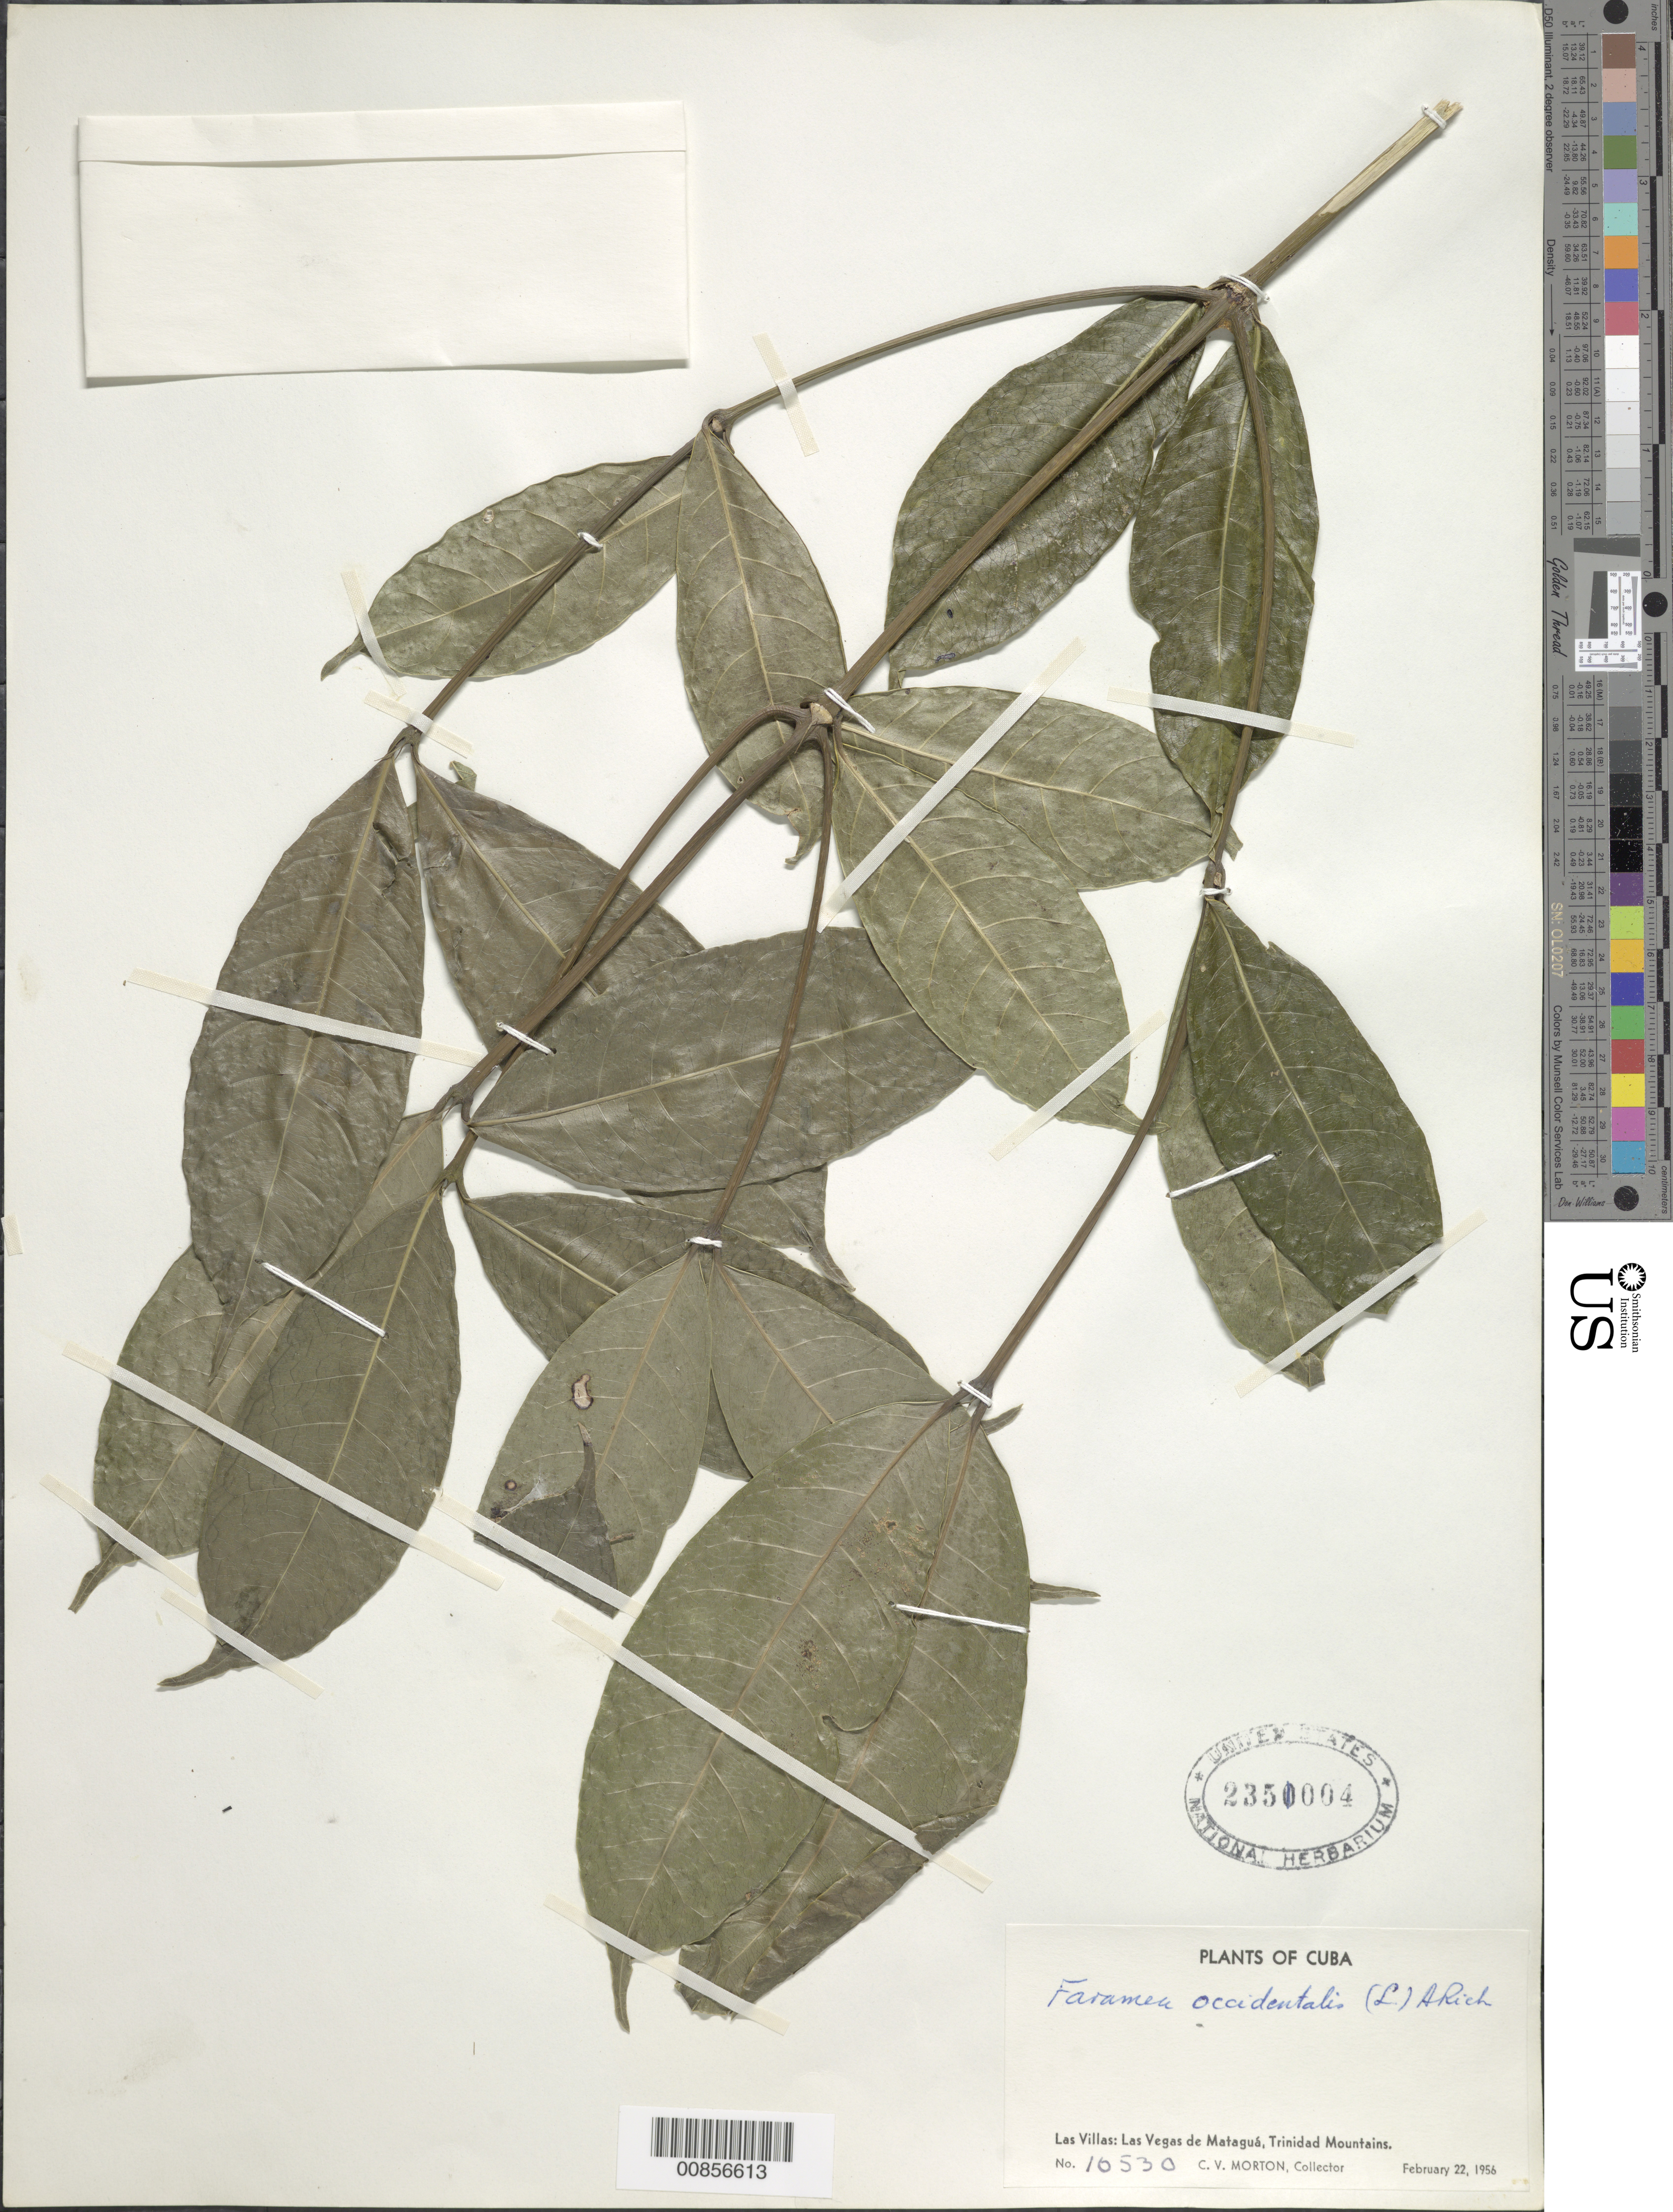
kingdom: Plantae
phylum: Tracheophyta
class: Magnoliopsida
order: Gentianales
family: Rubiaceae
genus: Faramea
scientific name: Faramea occidentalis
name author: (L.) A. Rich.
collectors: C. V. Morton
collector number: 10530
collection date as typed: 22 Feb 1956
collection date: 1956-02-22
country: Cuba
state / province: Las Villas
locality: Las Villas: Las Vegas de Mataguá, Trinidad Mountains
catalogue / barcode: US 2351004